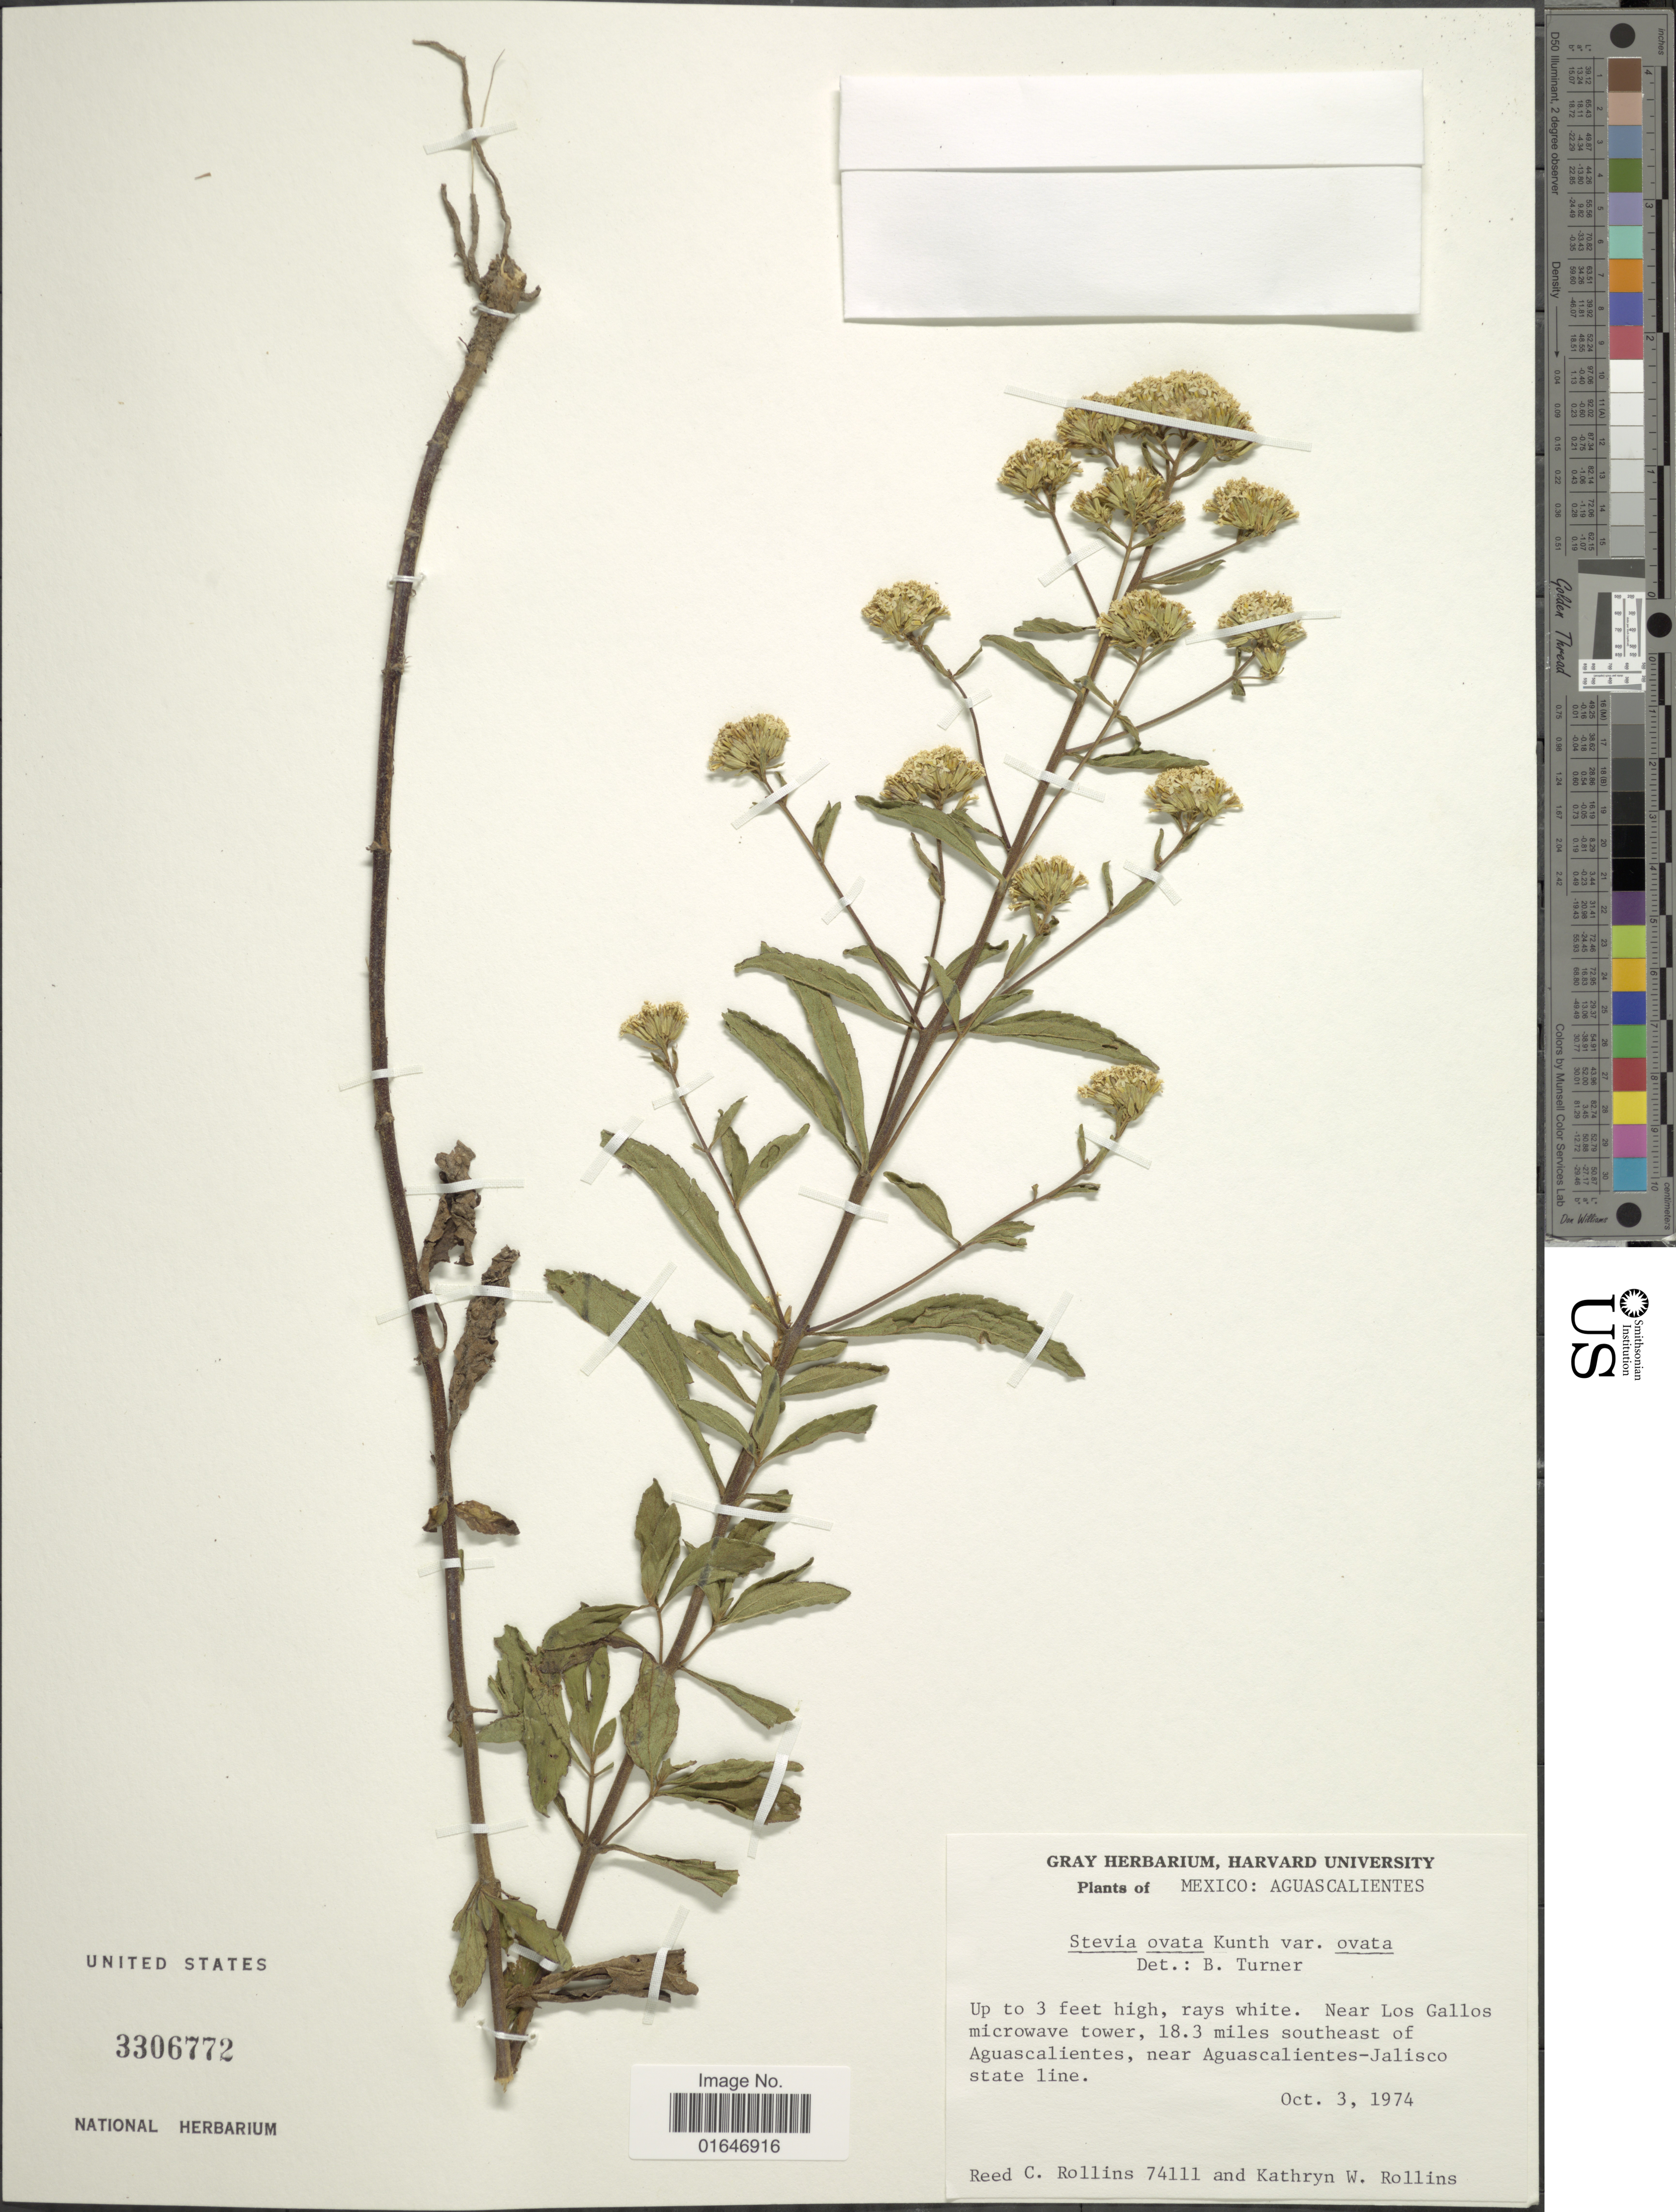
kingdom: Plantae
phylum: Tracheophyta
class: Magnoliopsida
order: Asterales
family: Asteraceae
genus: Stevia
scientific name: Stevia ovata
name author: Willd.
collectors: R. C. Rollins & K. W. Rollins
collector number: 74111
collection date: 1974-10-03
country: Mexico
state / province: Aguascalientes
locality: Near los Gallos microwave tower, 18.3 miles southeast of Aguascalientes, near Aguascalientes-Jalisco state line.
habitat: near Los Gallos microwave tower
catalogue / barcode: US 3306772